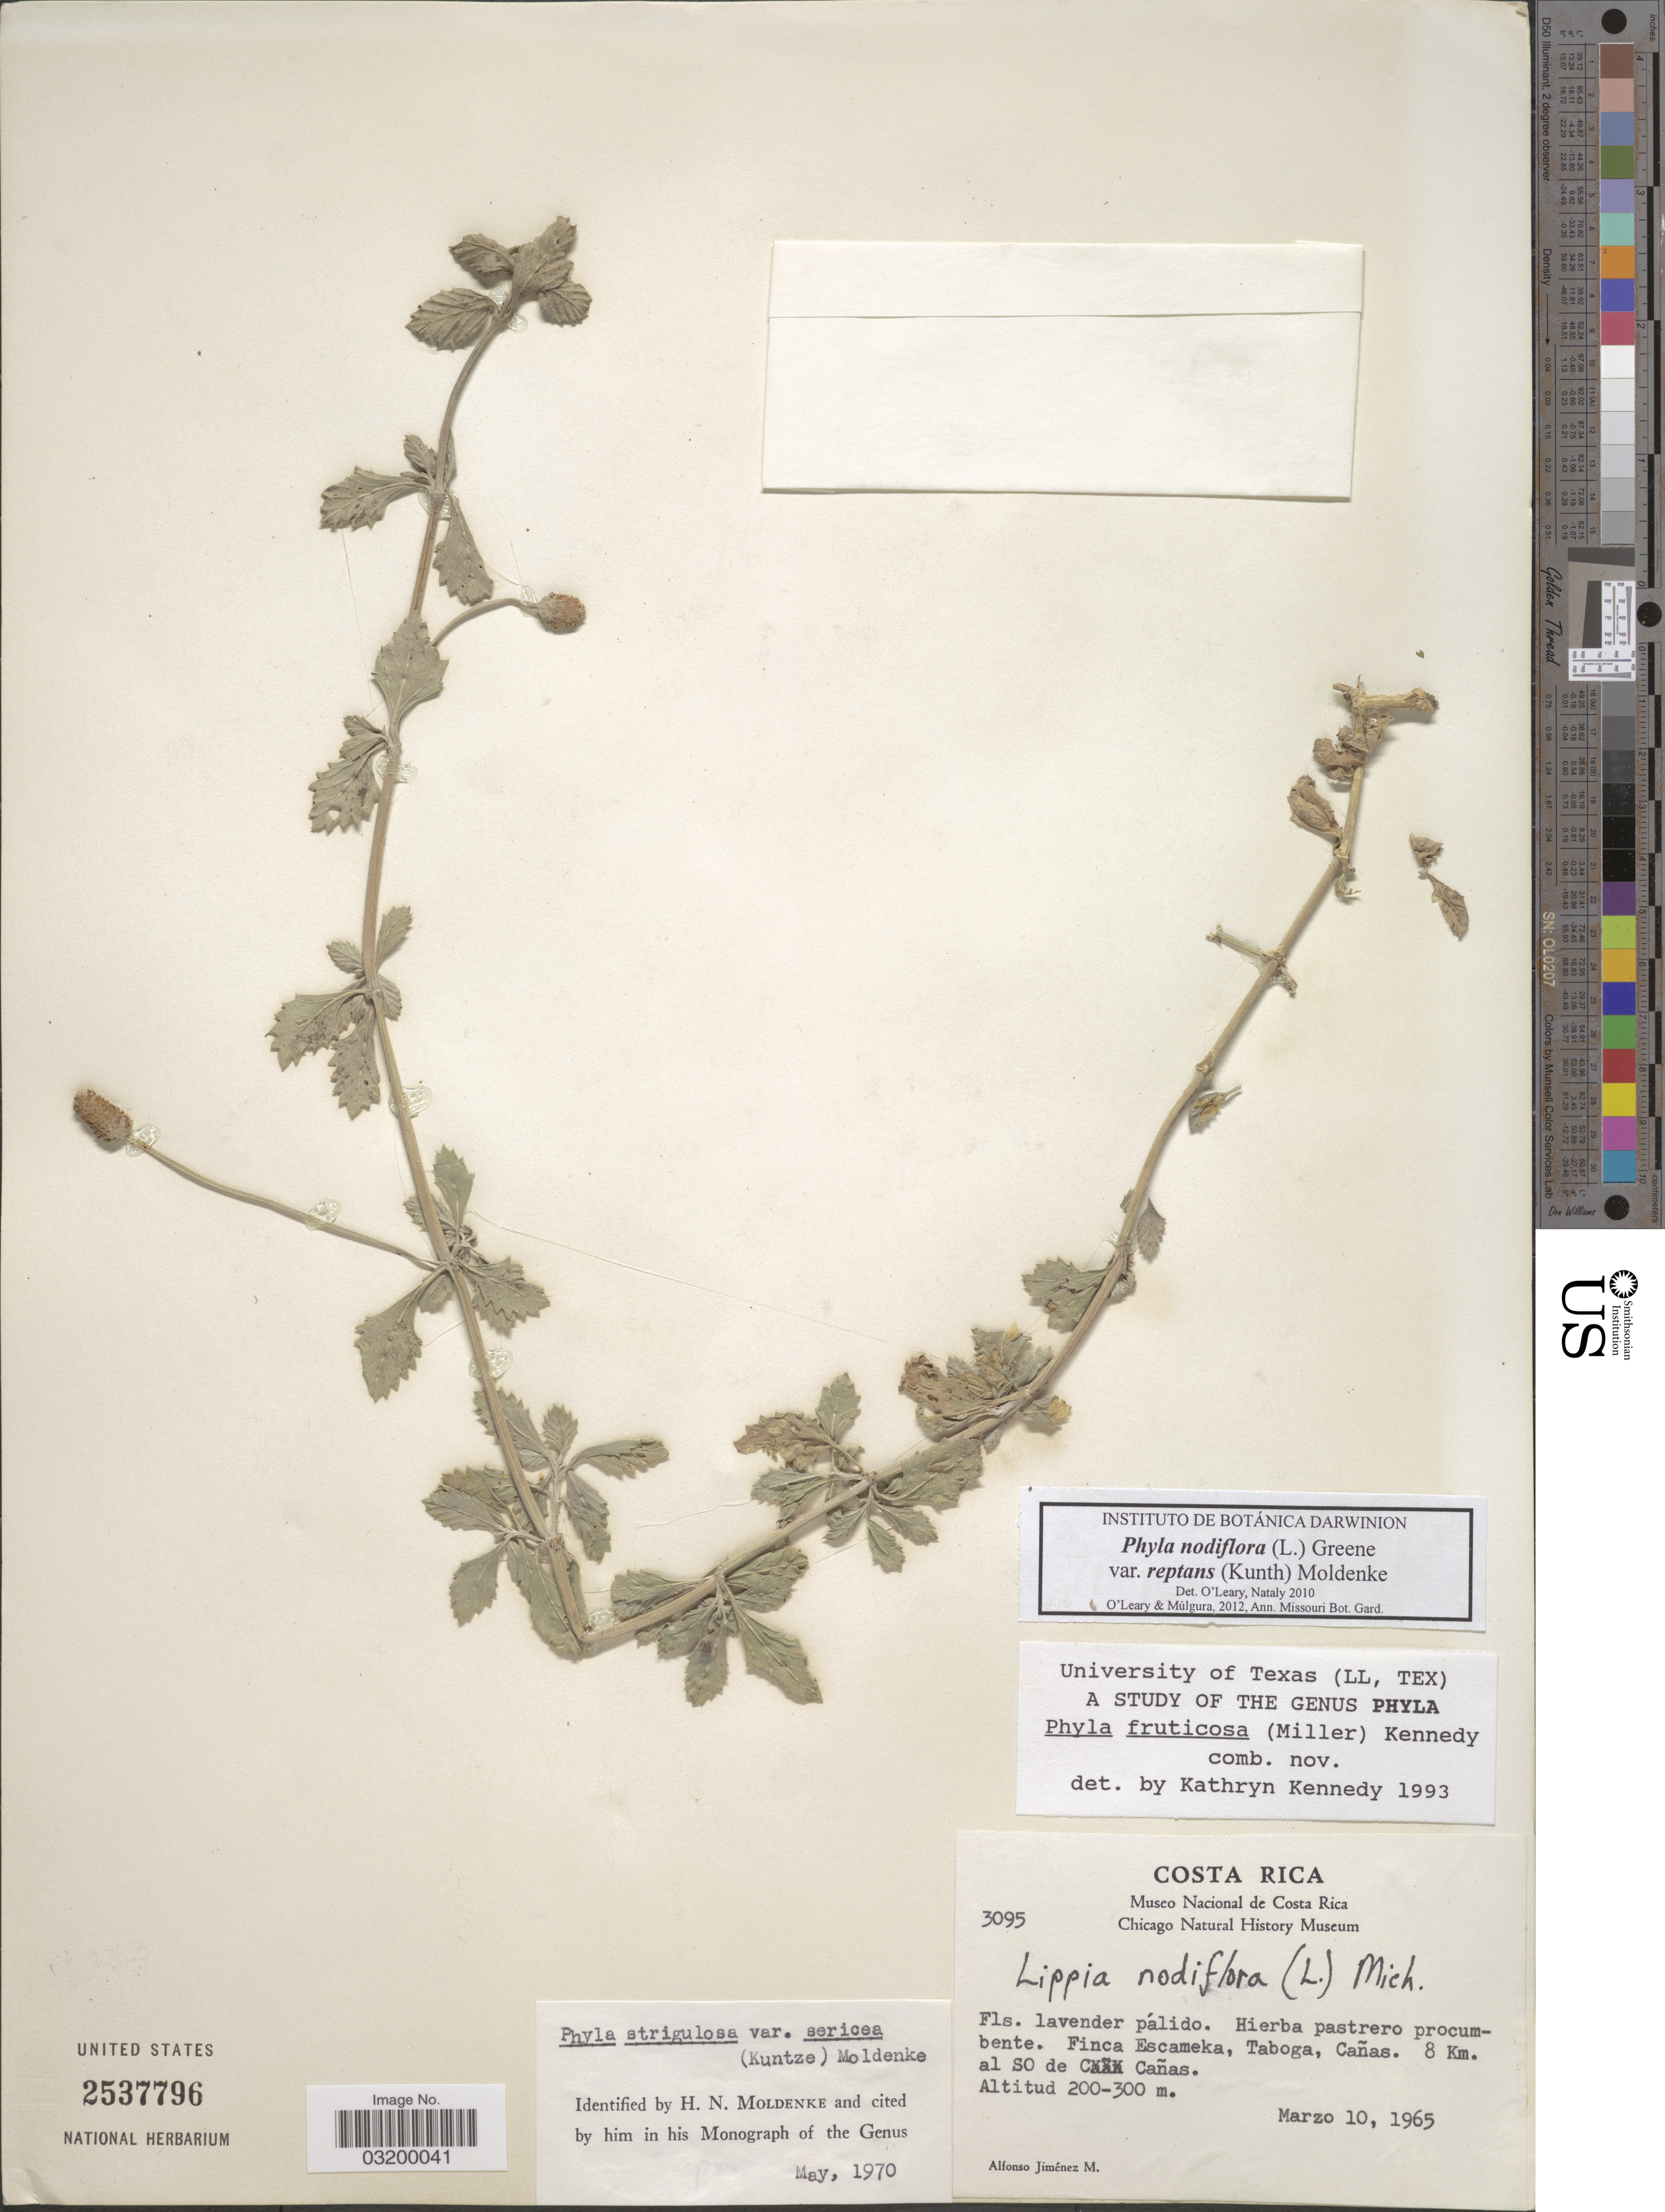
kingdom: Plantae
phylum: Tracheophyta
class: Magnoliopsida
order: Lamiales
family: Verbenaceae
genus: Phyla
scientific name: Phyla nodiflora var. reptans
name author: (Kunth) Moldenke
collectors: A. Jimenez M.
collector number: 3095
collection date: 1965-03-10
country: Costa Rica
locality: Finca Escameka, Taboga, Cañas. 8 Km. al SO de Cañas.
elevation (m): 200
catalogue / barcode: US 2537796